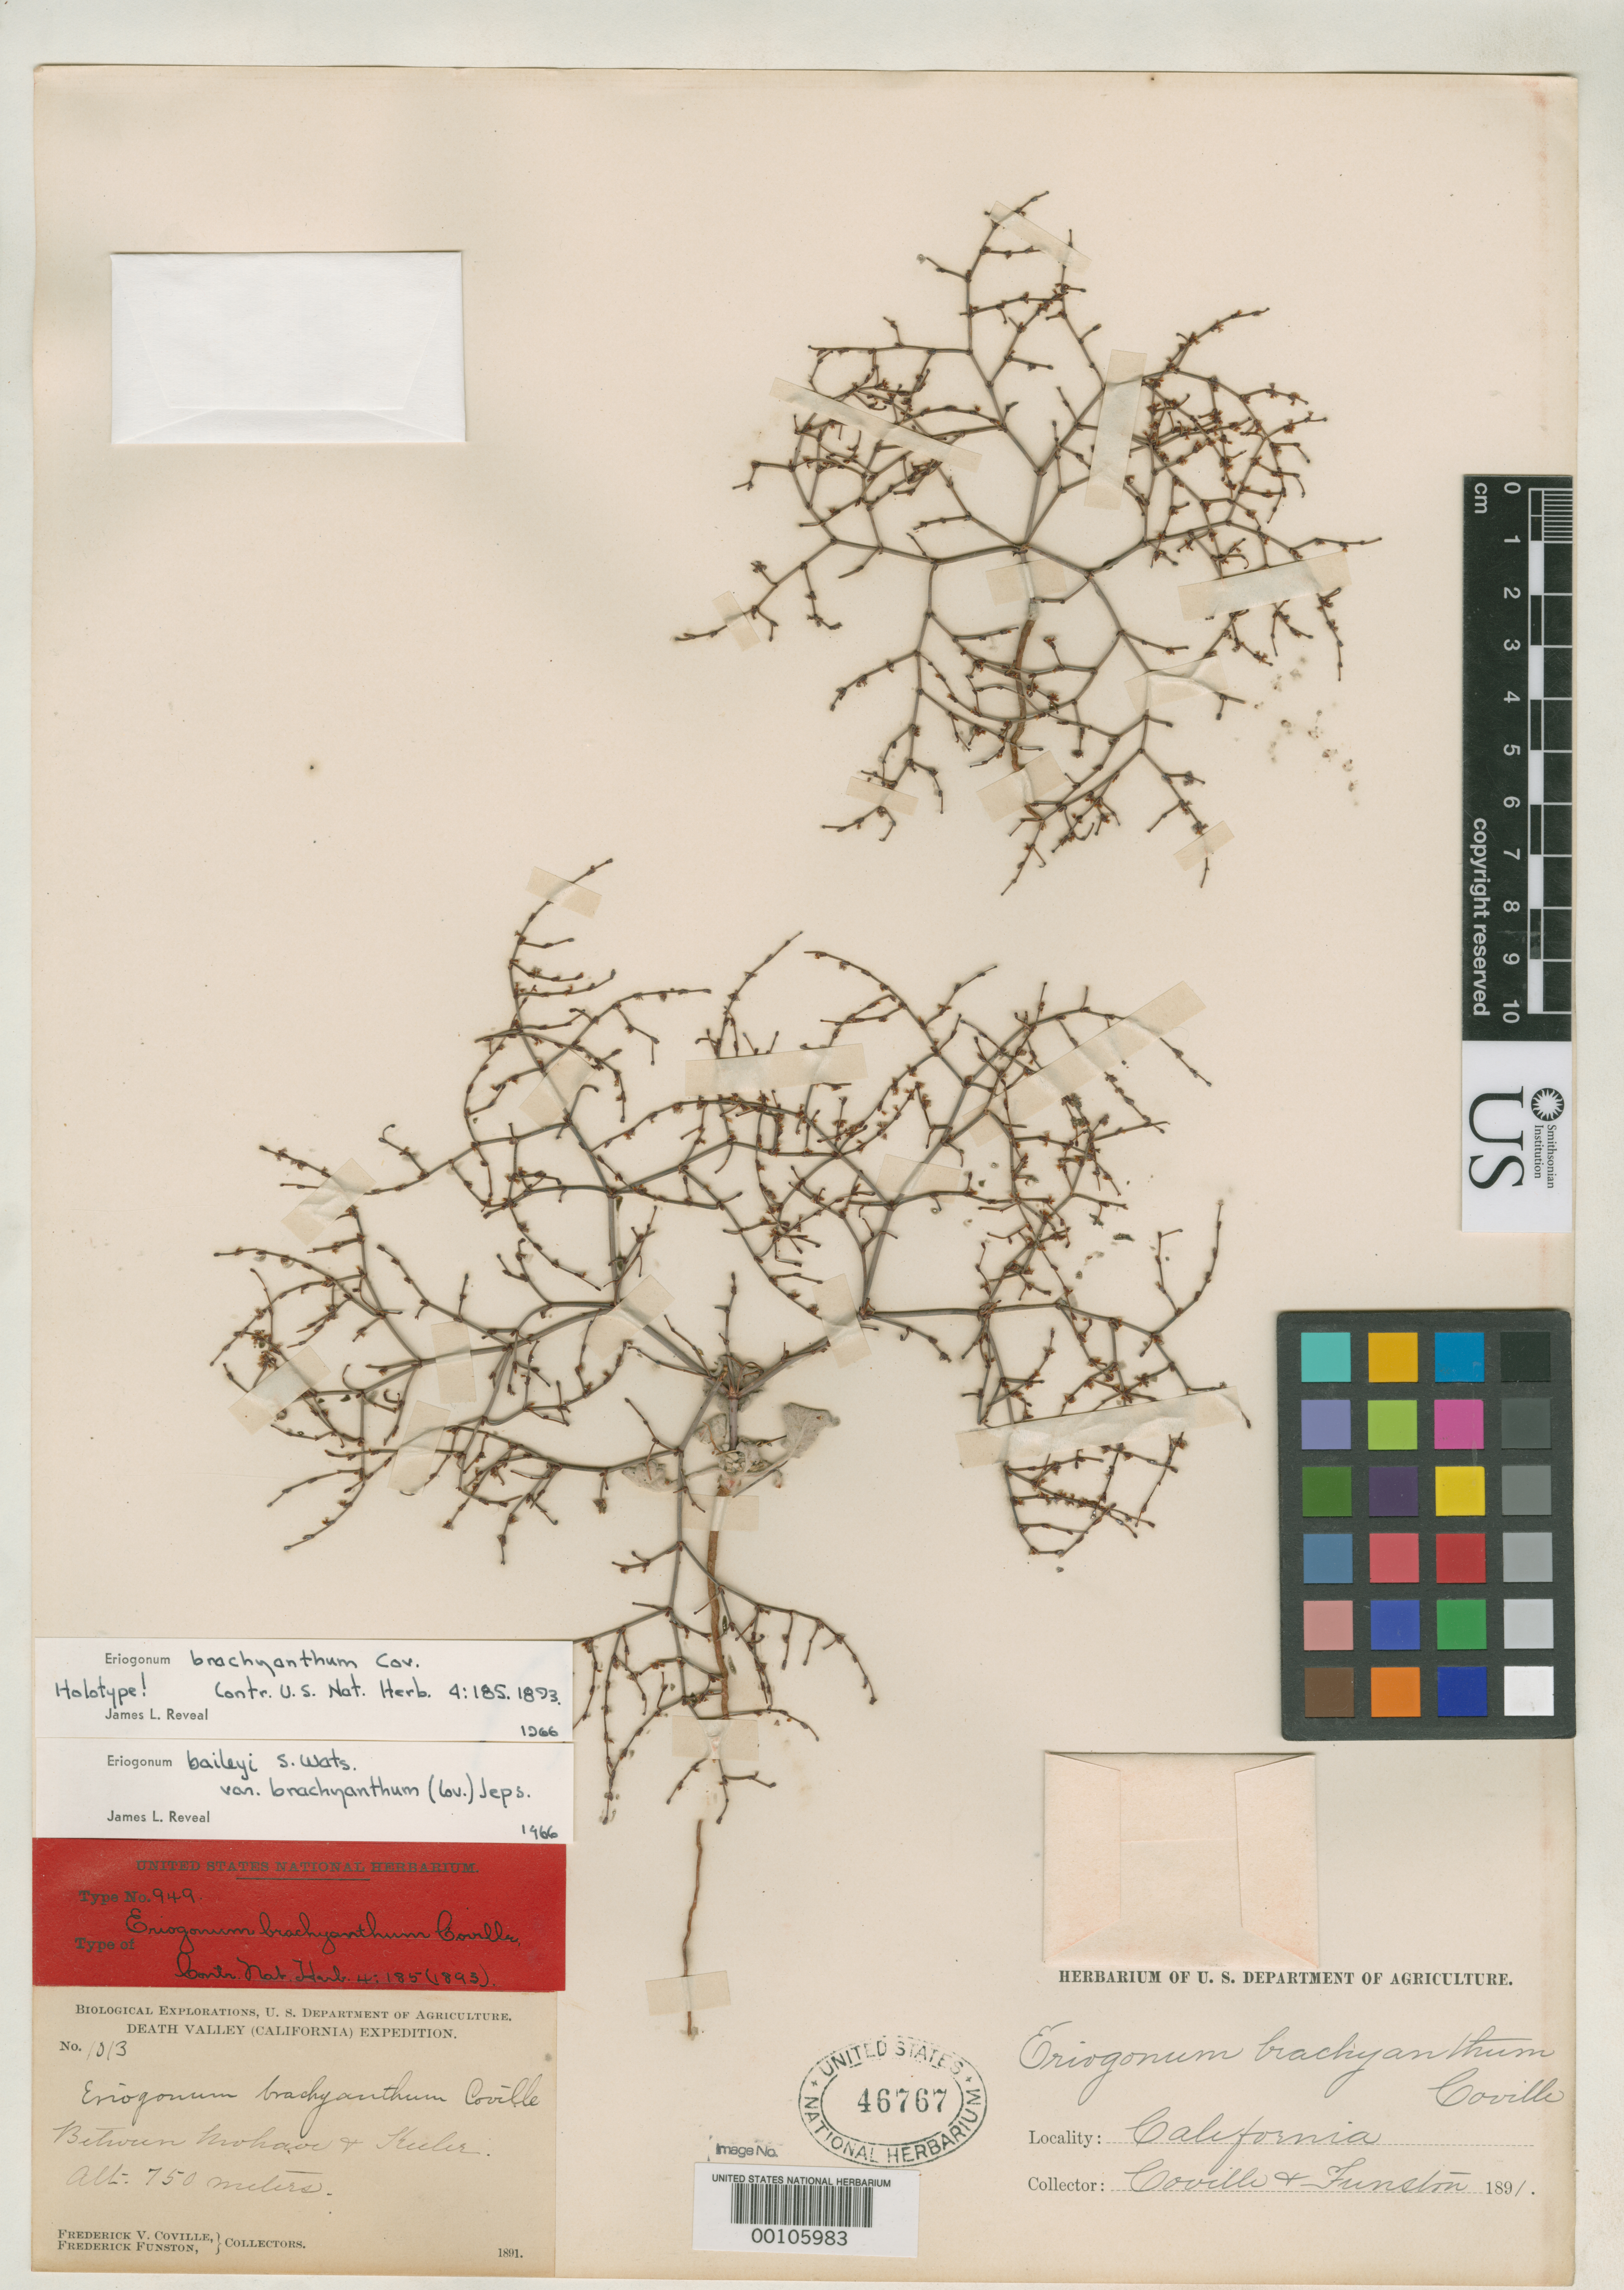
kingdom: Plantae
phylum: Tracheophyta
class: Magnoliopsida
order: Caryophyllales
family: Polygonaceae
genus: Eriogonum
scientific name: Eriogonum brachyanthum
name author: Coville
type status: Holotype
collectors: F. V. Coville & F. Funston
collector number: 1013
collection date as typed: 21 Jun 1891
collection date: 1891-06-21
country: United States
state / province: California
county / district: Inyo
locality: A few miles N of Indian Wells.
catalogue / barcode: US 46767